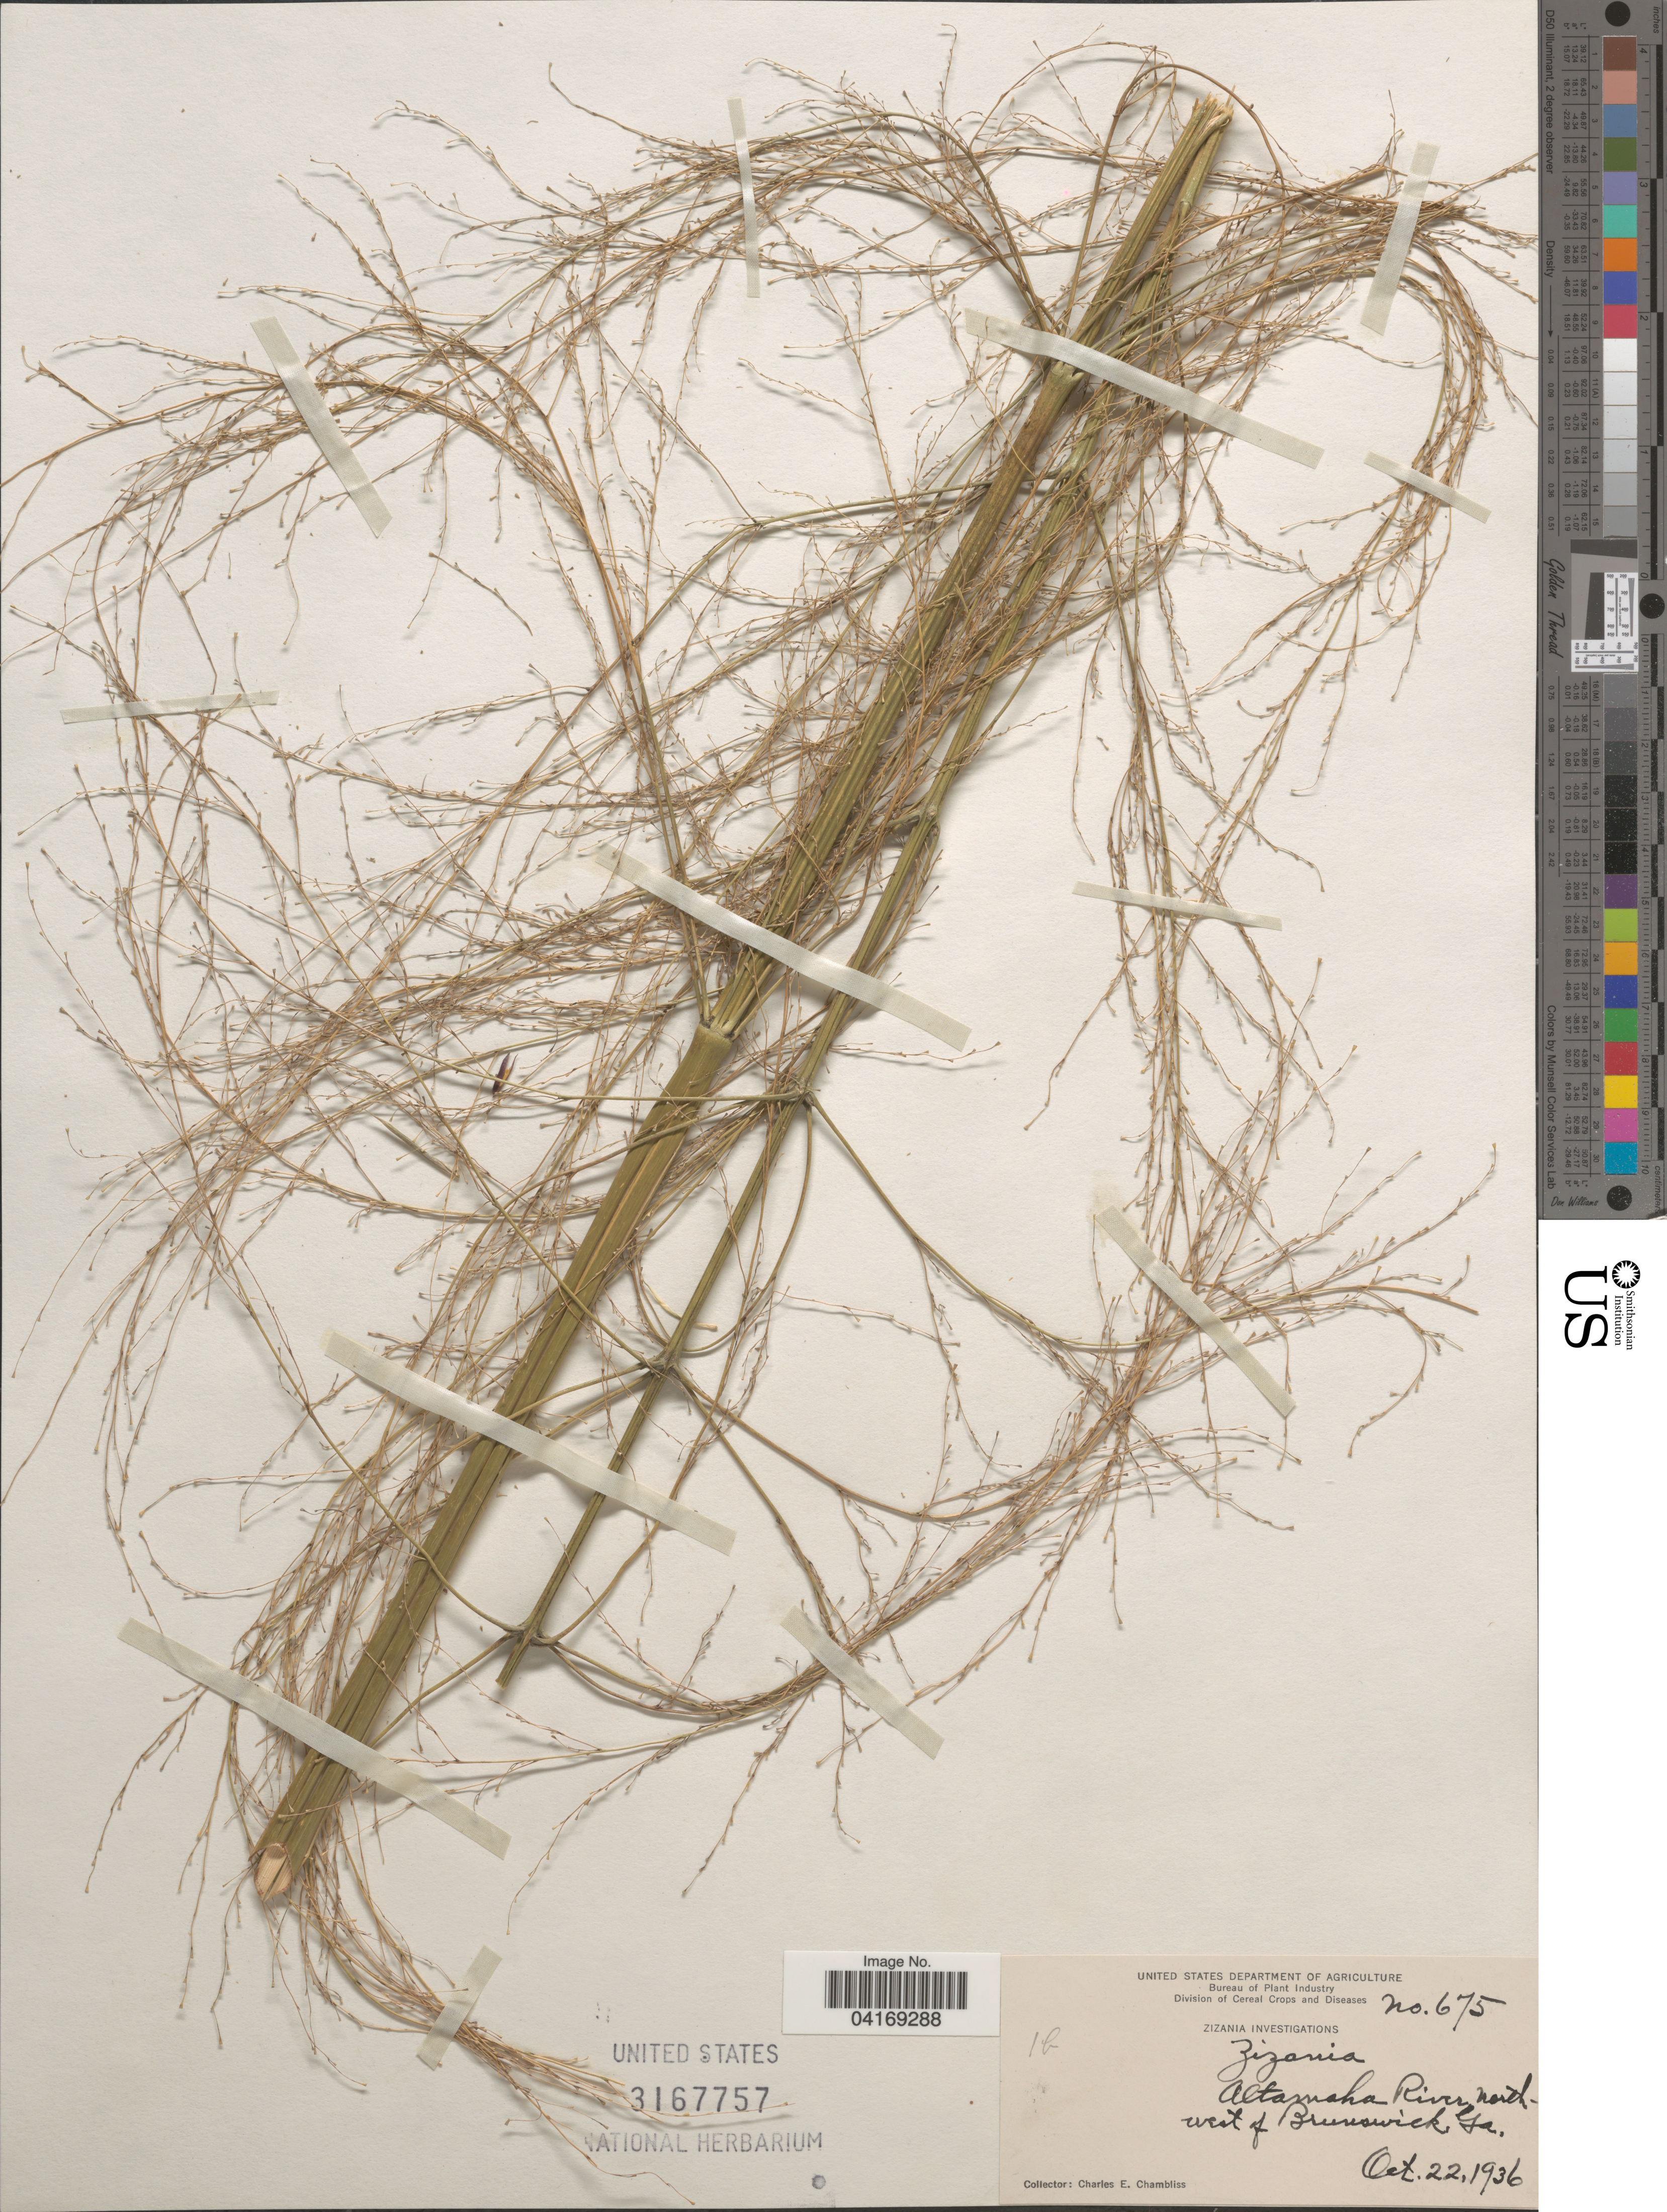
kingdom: Plantae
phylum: Tracheophyta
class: Liliopsida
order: Poales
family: Poaceae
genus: Zizania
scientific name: Zizania sp.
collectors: C. Chambliss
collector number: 675/1b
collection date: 1936-10-22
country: United States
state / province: Georgia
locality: Altamaha River, northwest of Brunswick.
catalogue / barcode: US 3167757